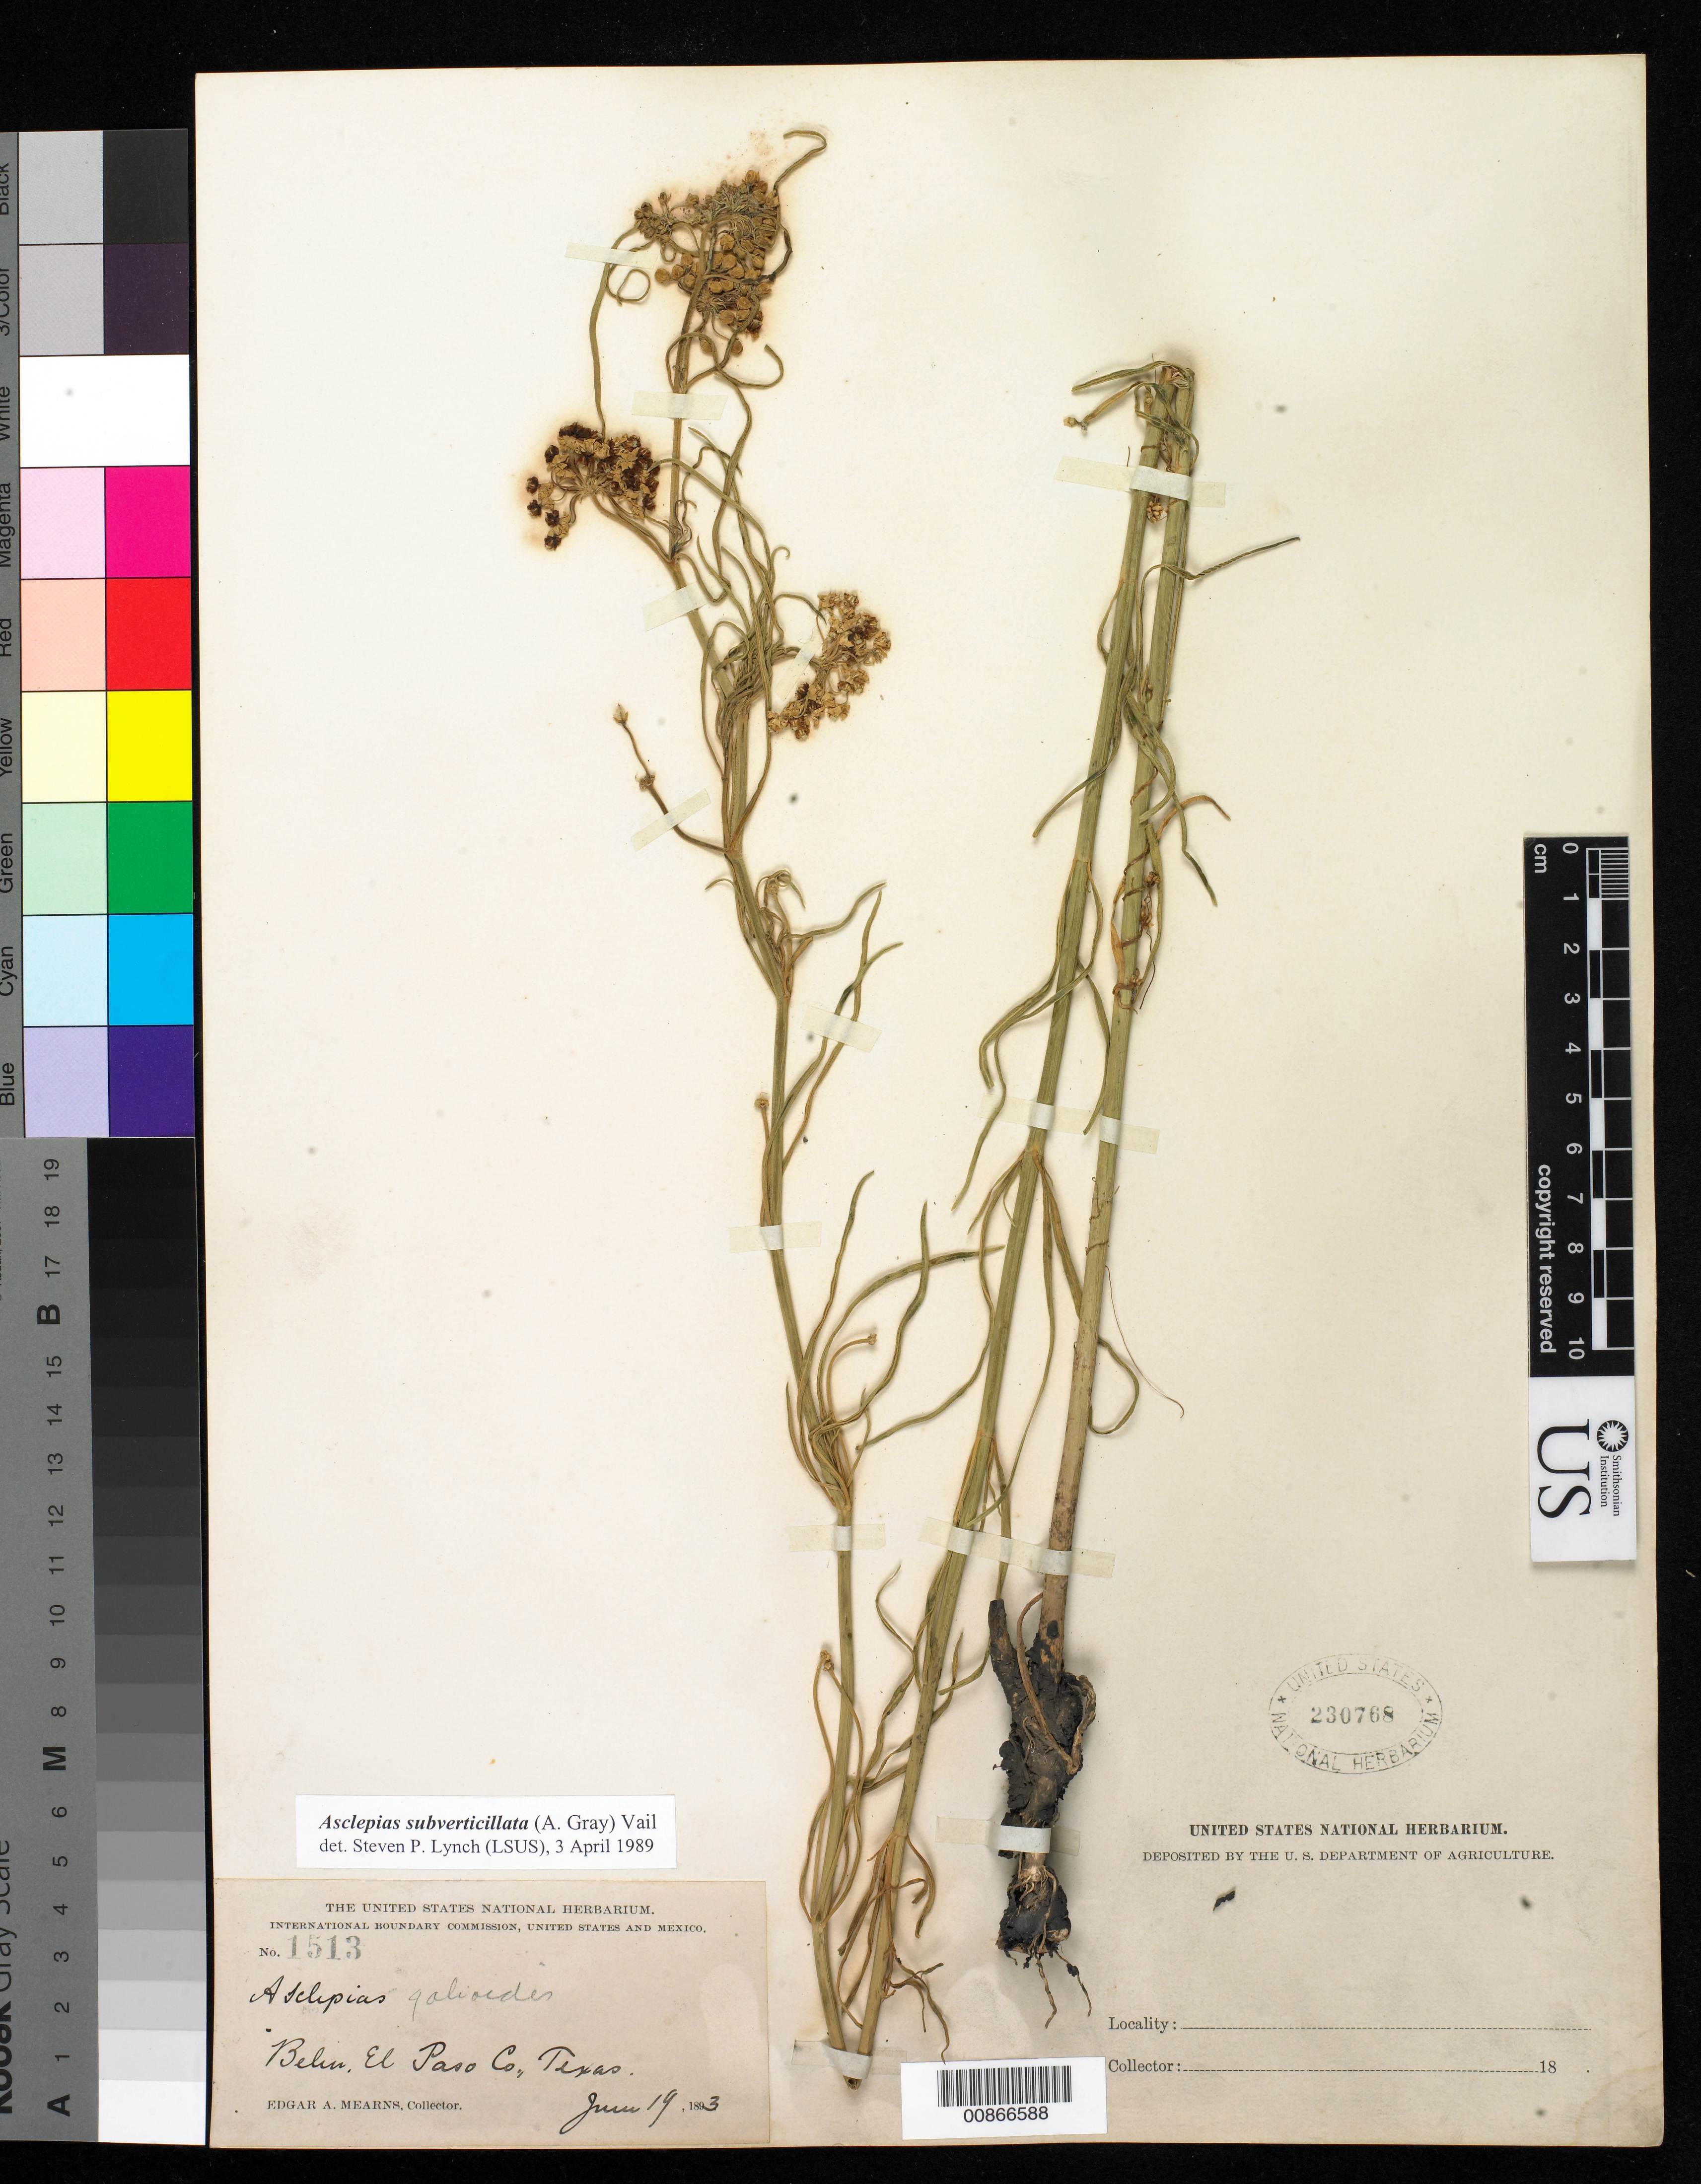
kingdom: Plantae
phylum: Tracheophyta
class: Magnoliopsida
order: Gentianales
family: Apocynaceae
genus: Asclepias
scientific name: Asclepias subverticillata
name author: (A. Gray) Vail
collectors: E. A. Mearns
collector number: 1513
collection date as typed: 19 Jun 1893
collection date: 1893-06-19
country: United States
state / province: Texas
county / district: El Paso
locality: Belen, El Paso County, Texas.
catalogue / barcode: US 230768